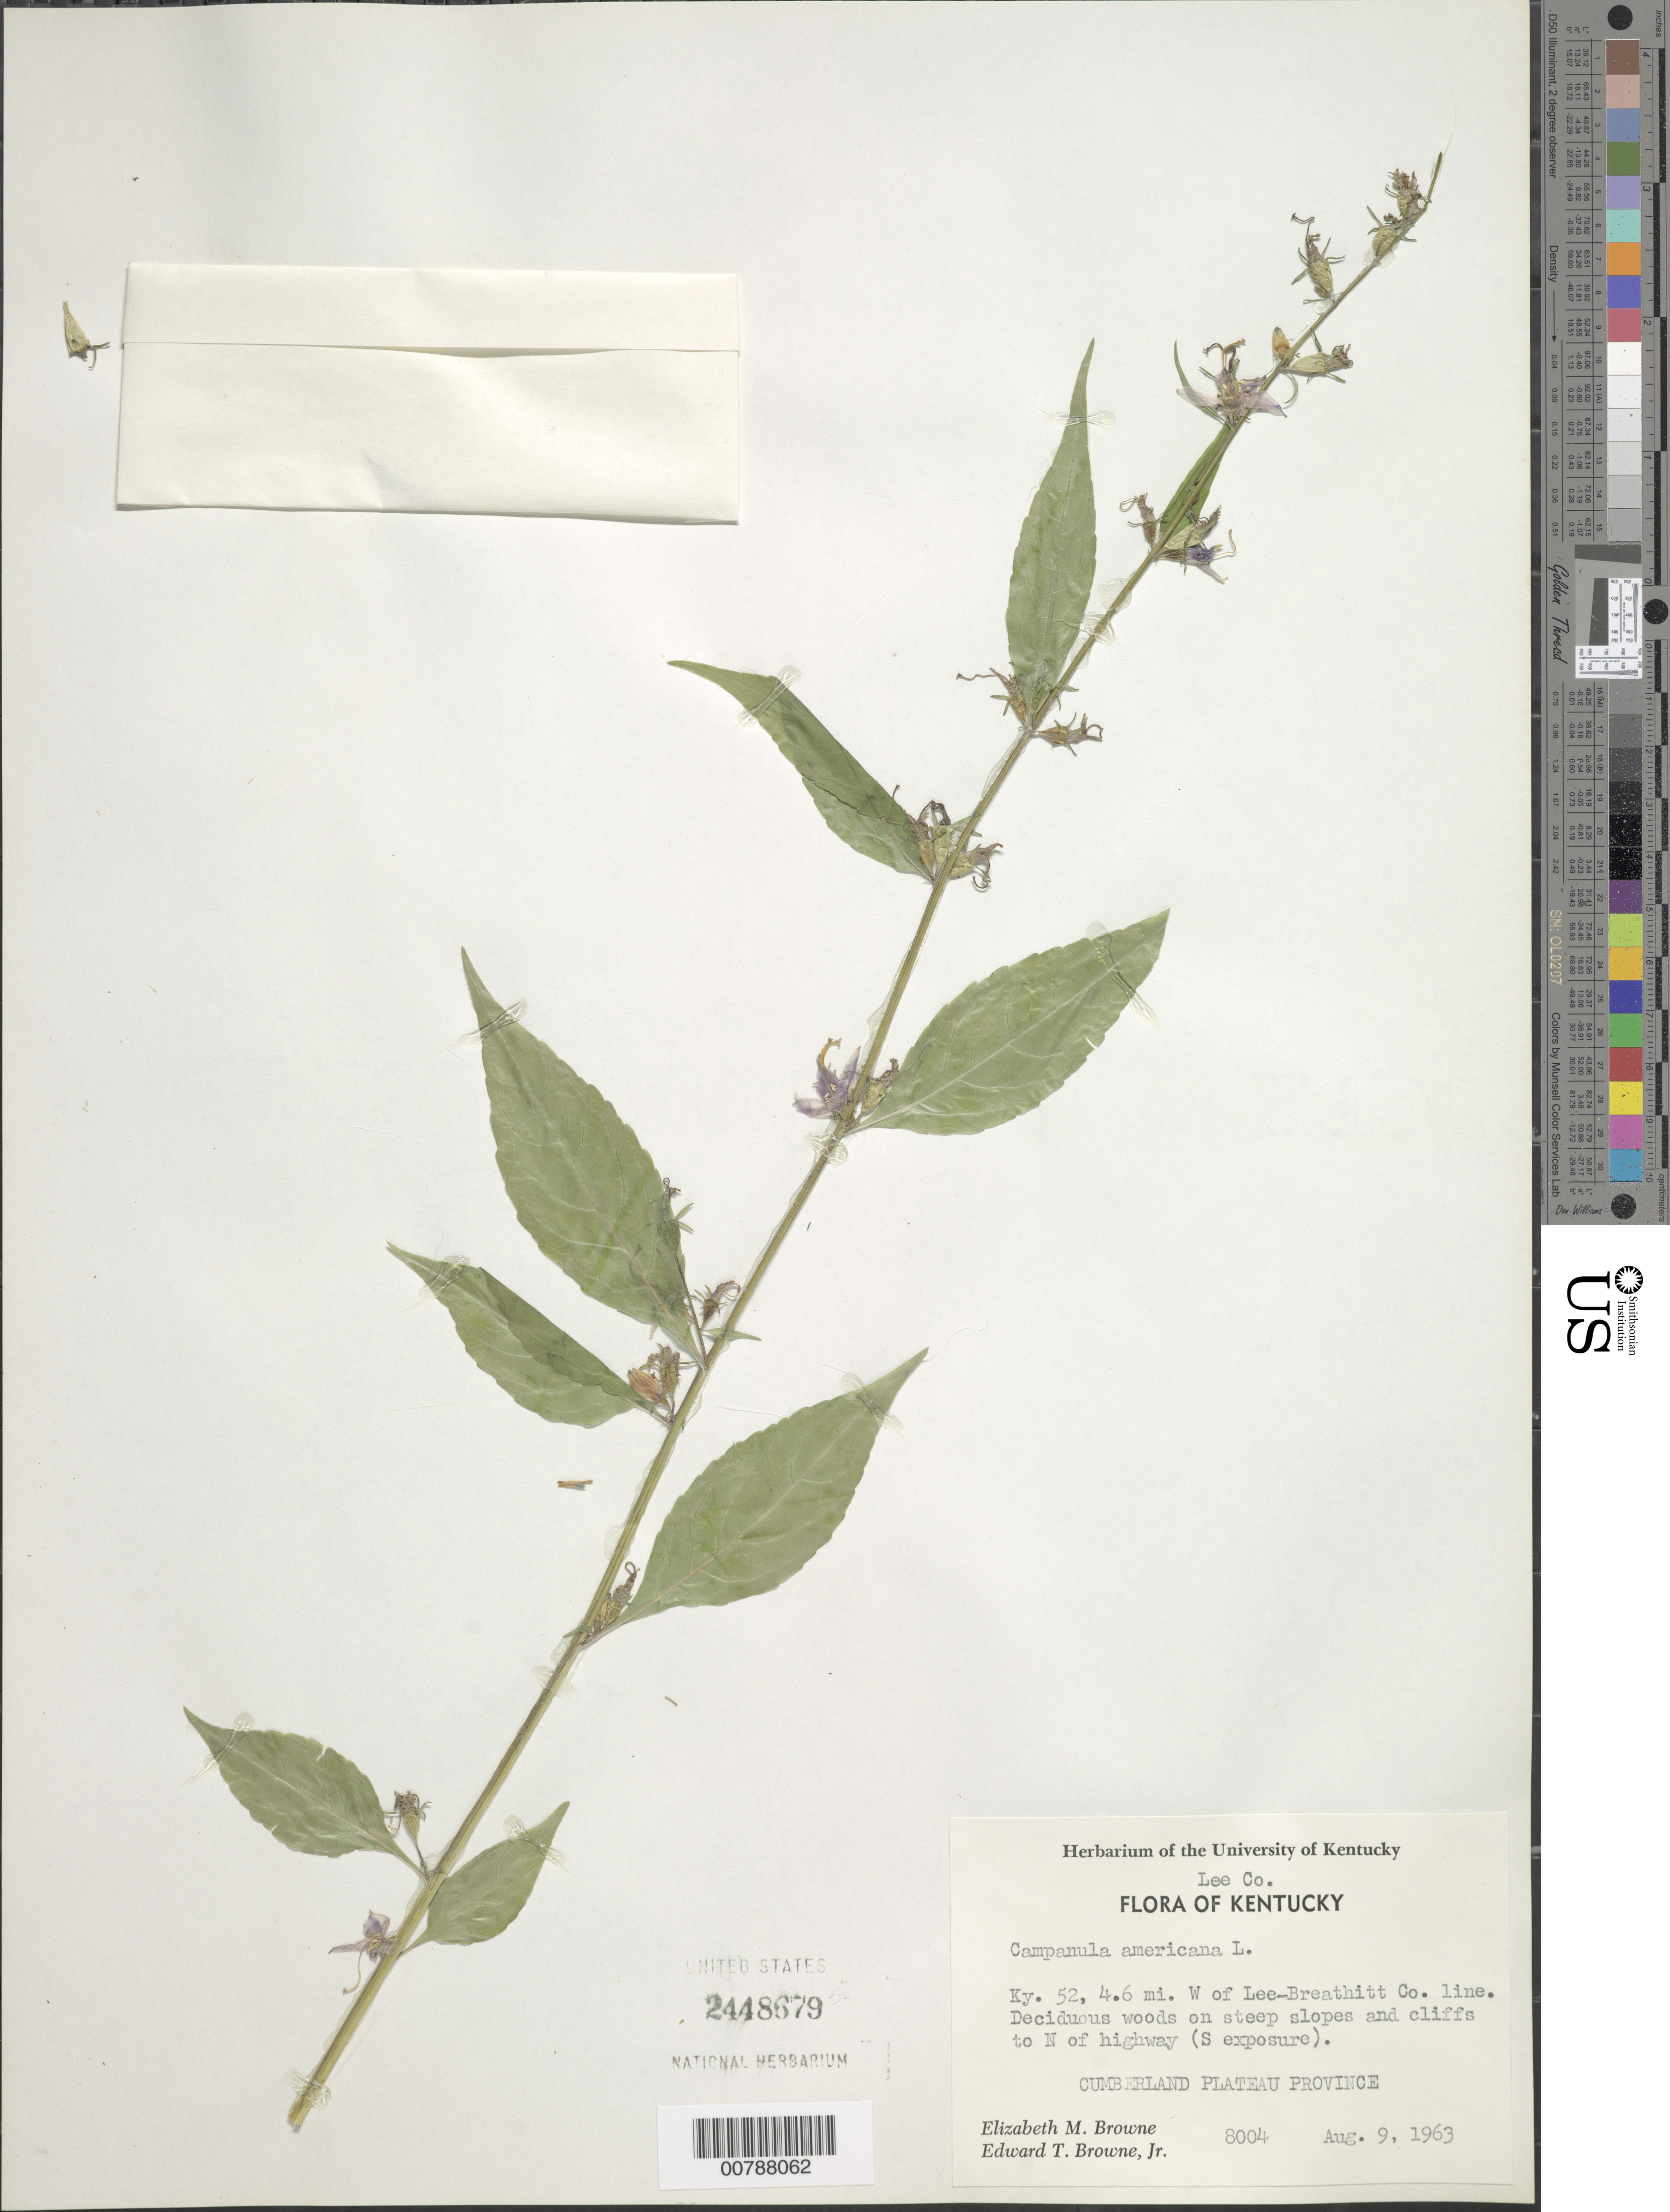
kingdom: Plantae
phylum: Tracheophyta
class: Magnoliopsida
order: Asterales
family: Campanulaceae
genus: Campanula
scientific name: Campanula americana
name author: L.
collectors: E. M. Browne & E. Browne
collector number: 8004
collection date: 1963-08-09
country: United States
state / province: Kentucky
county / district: Lee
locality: Cumberland Plateau Province. Ky. 52, 4.6 mi. W of Lee-Breathitt Co. line.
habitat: Deciduous woods on steep slopes and cliffs to N of highway (S exposure).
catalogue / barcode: US 2448679